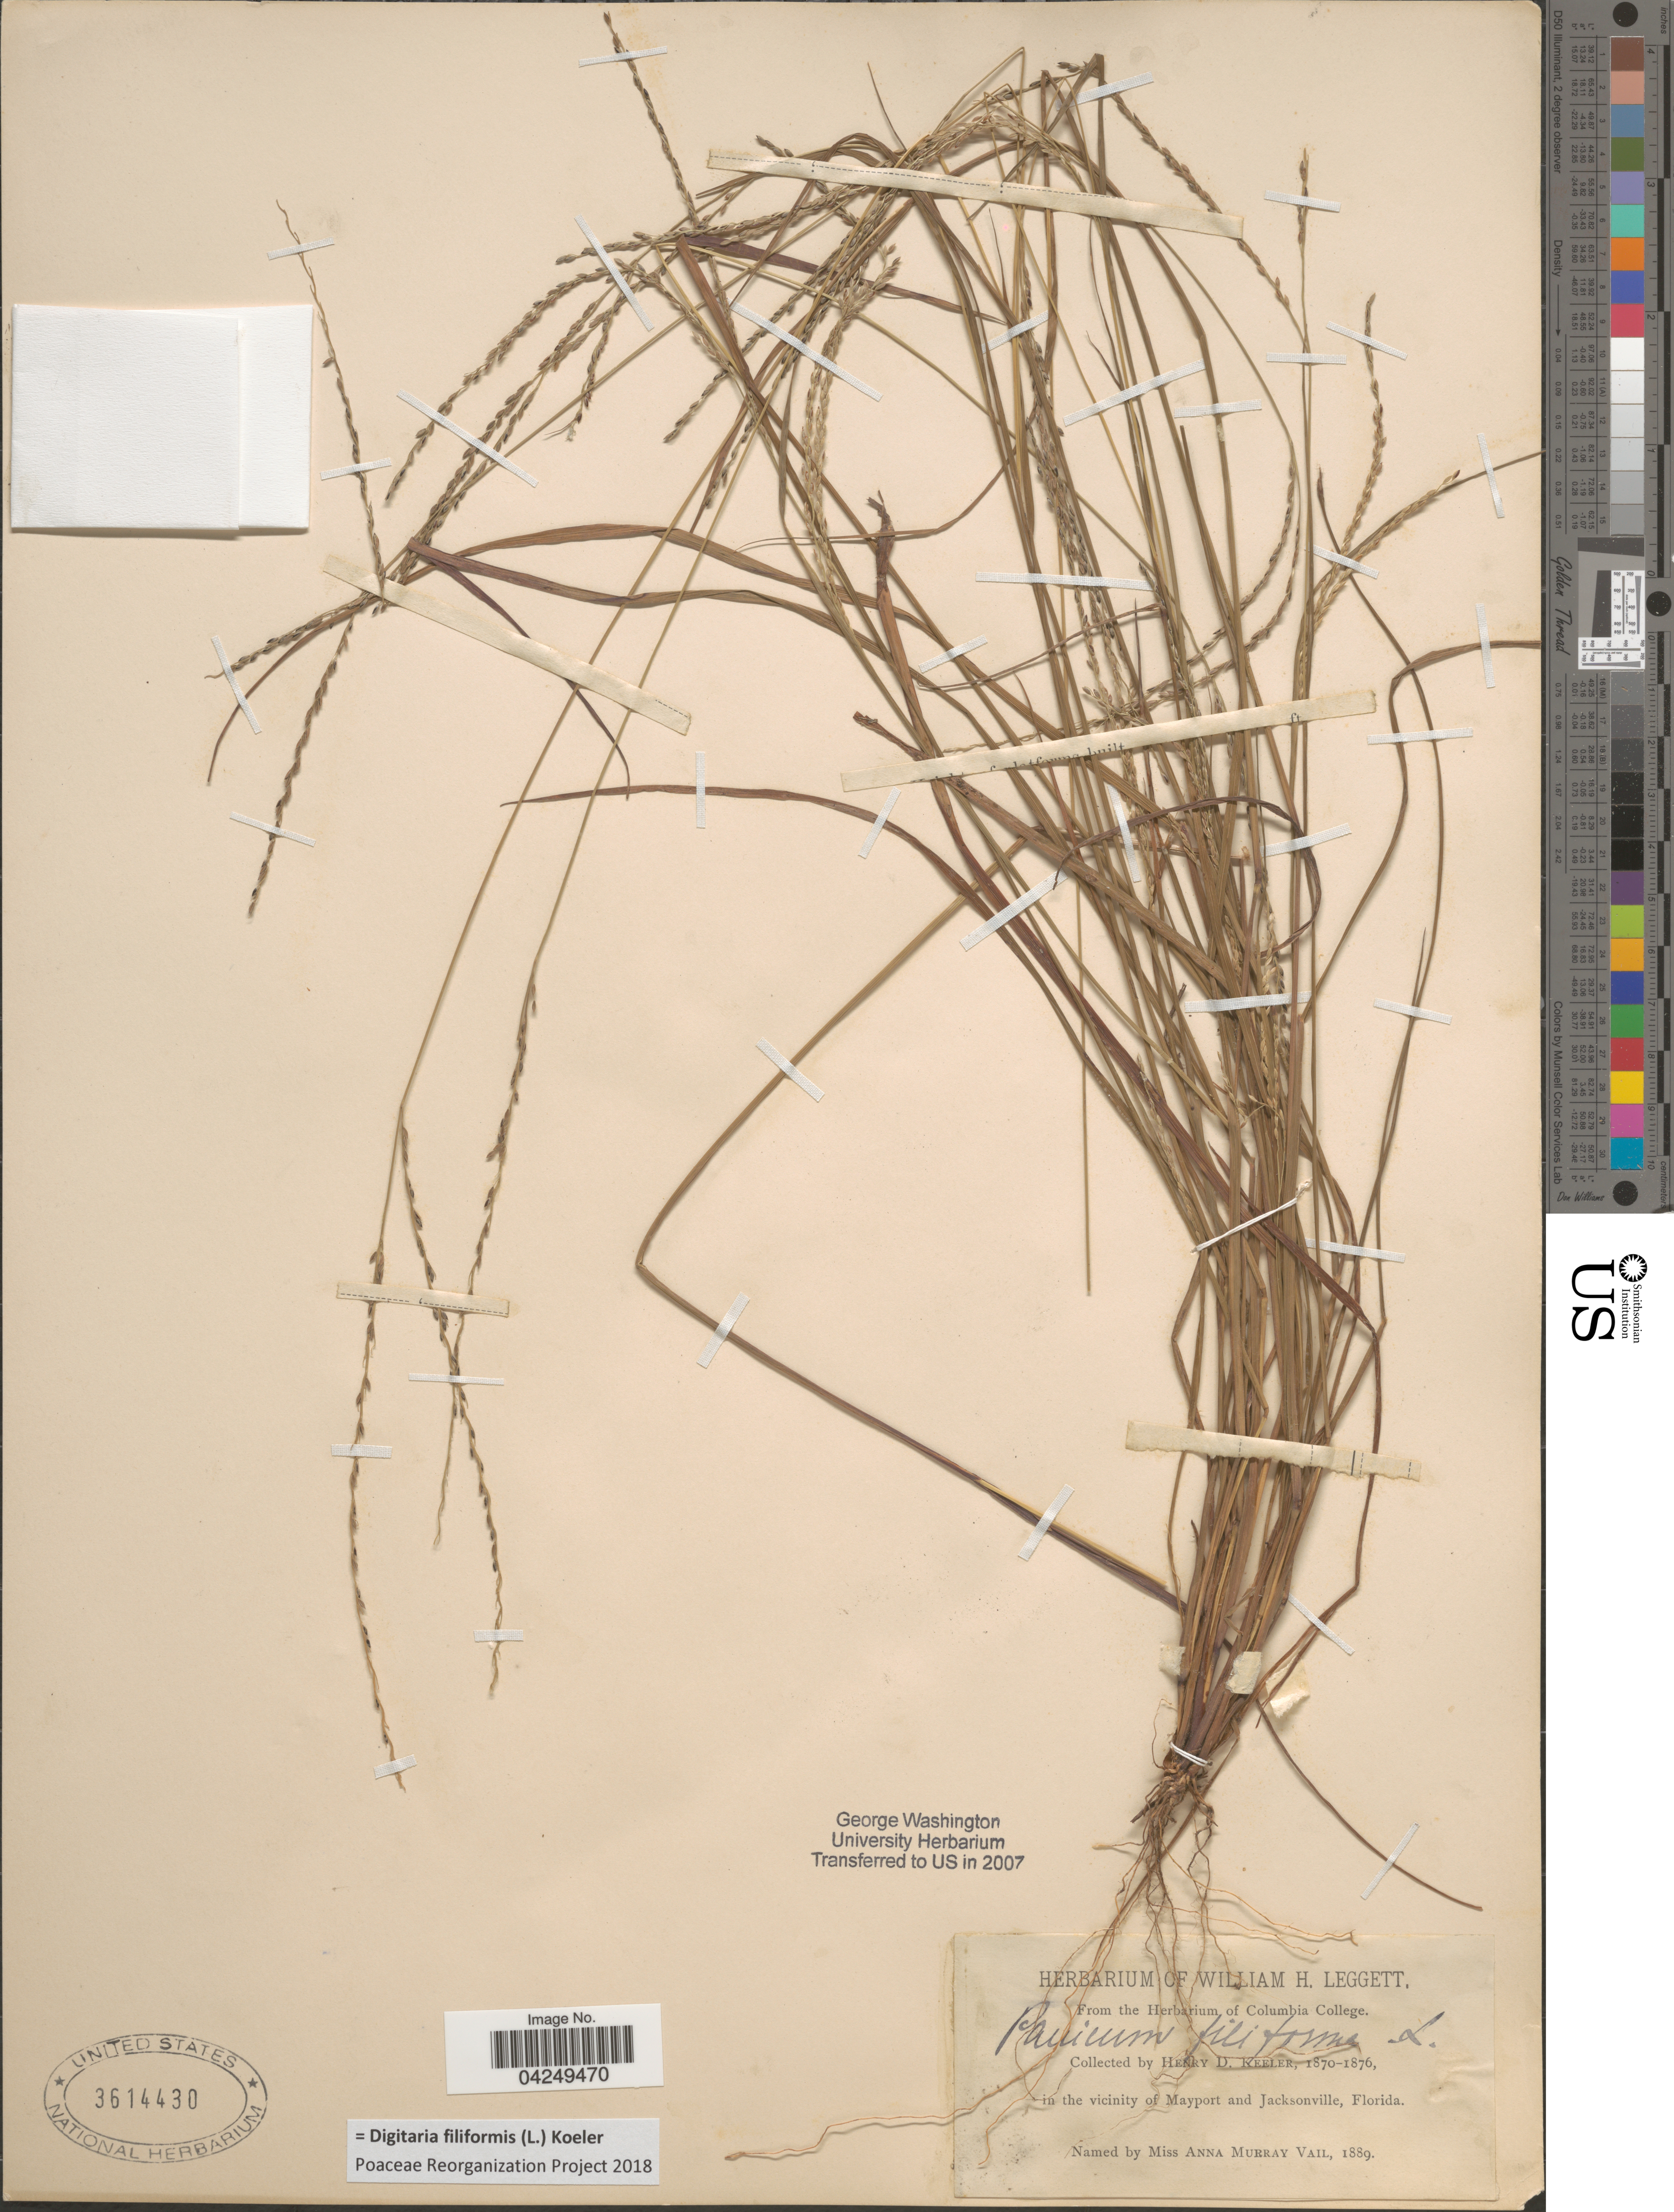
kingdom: Plantae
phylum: Tracheophyta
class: Liliopsida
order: Poales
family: Poaceae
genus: Digitaria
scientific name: Digitaria filiformis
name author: (L.) Koeler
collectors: H. Keeler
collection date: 1870/1876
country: United States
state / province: Florida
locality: In the vicinity of Mayport and Jacksonville.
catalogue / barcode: US 3614430